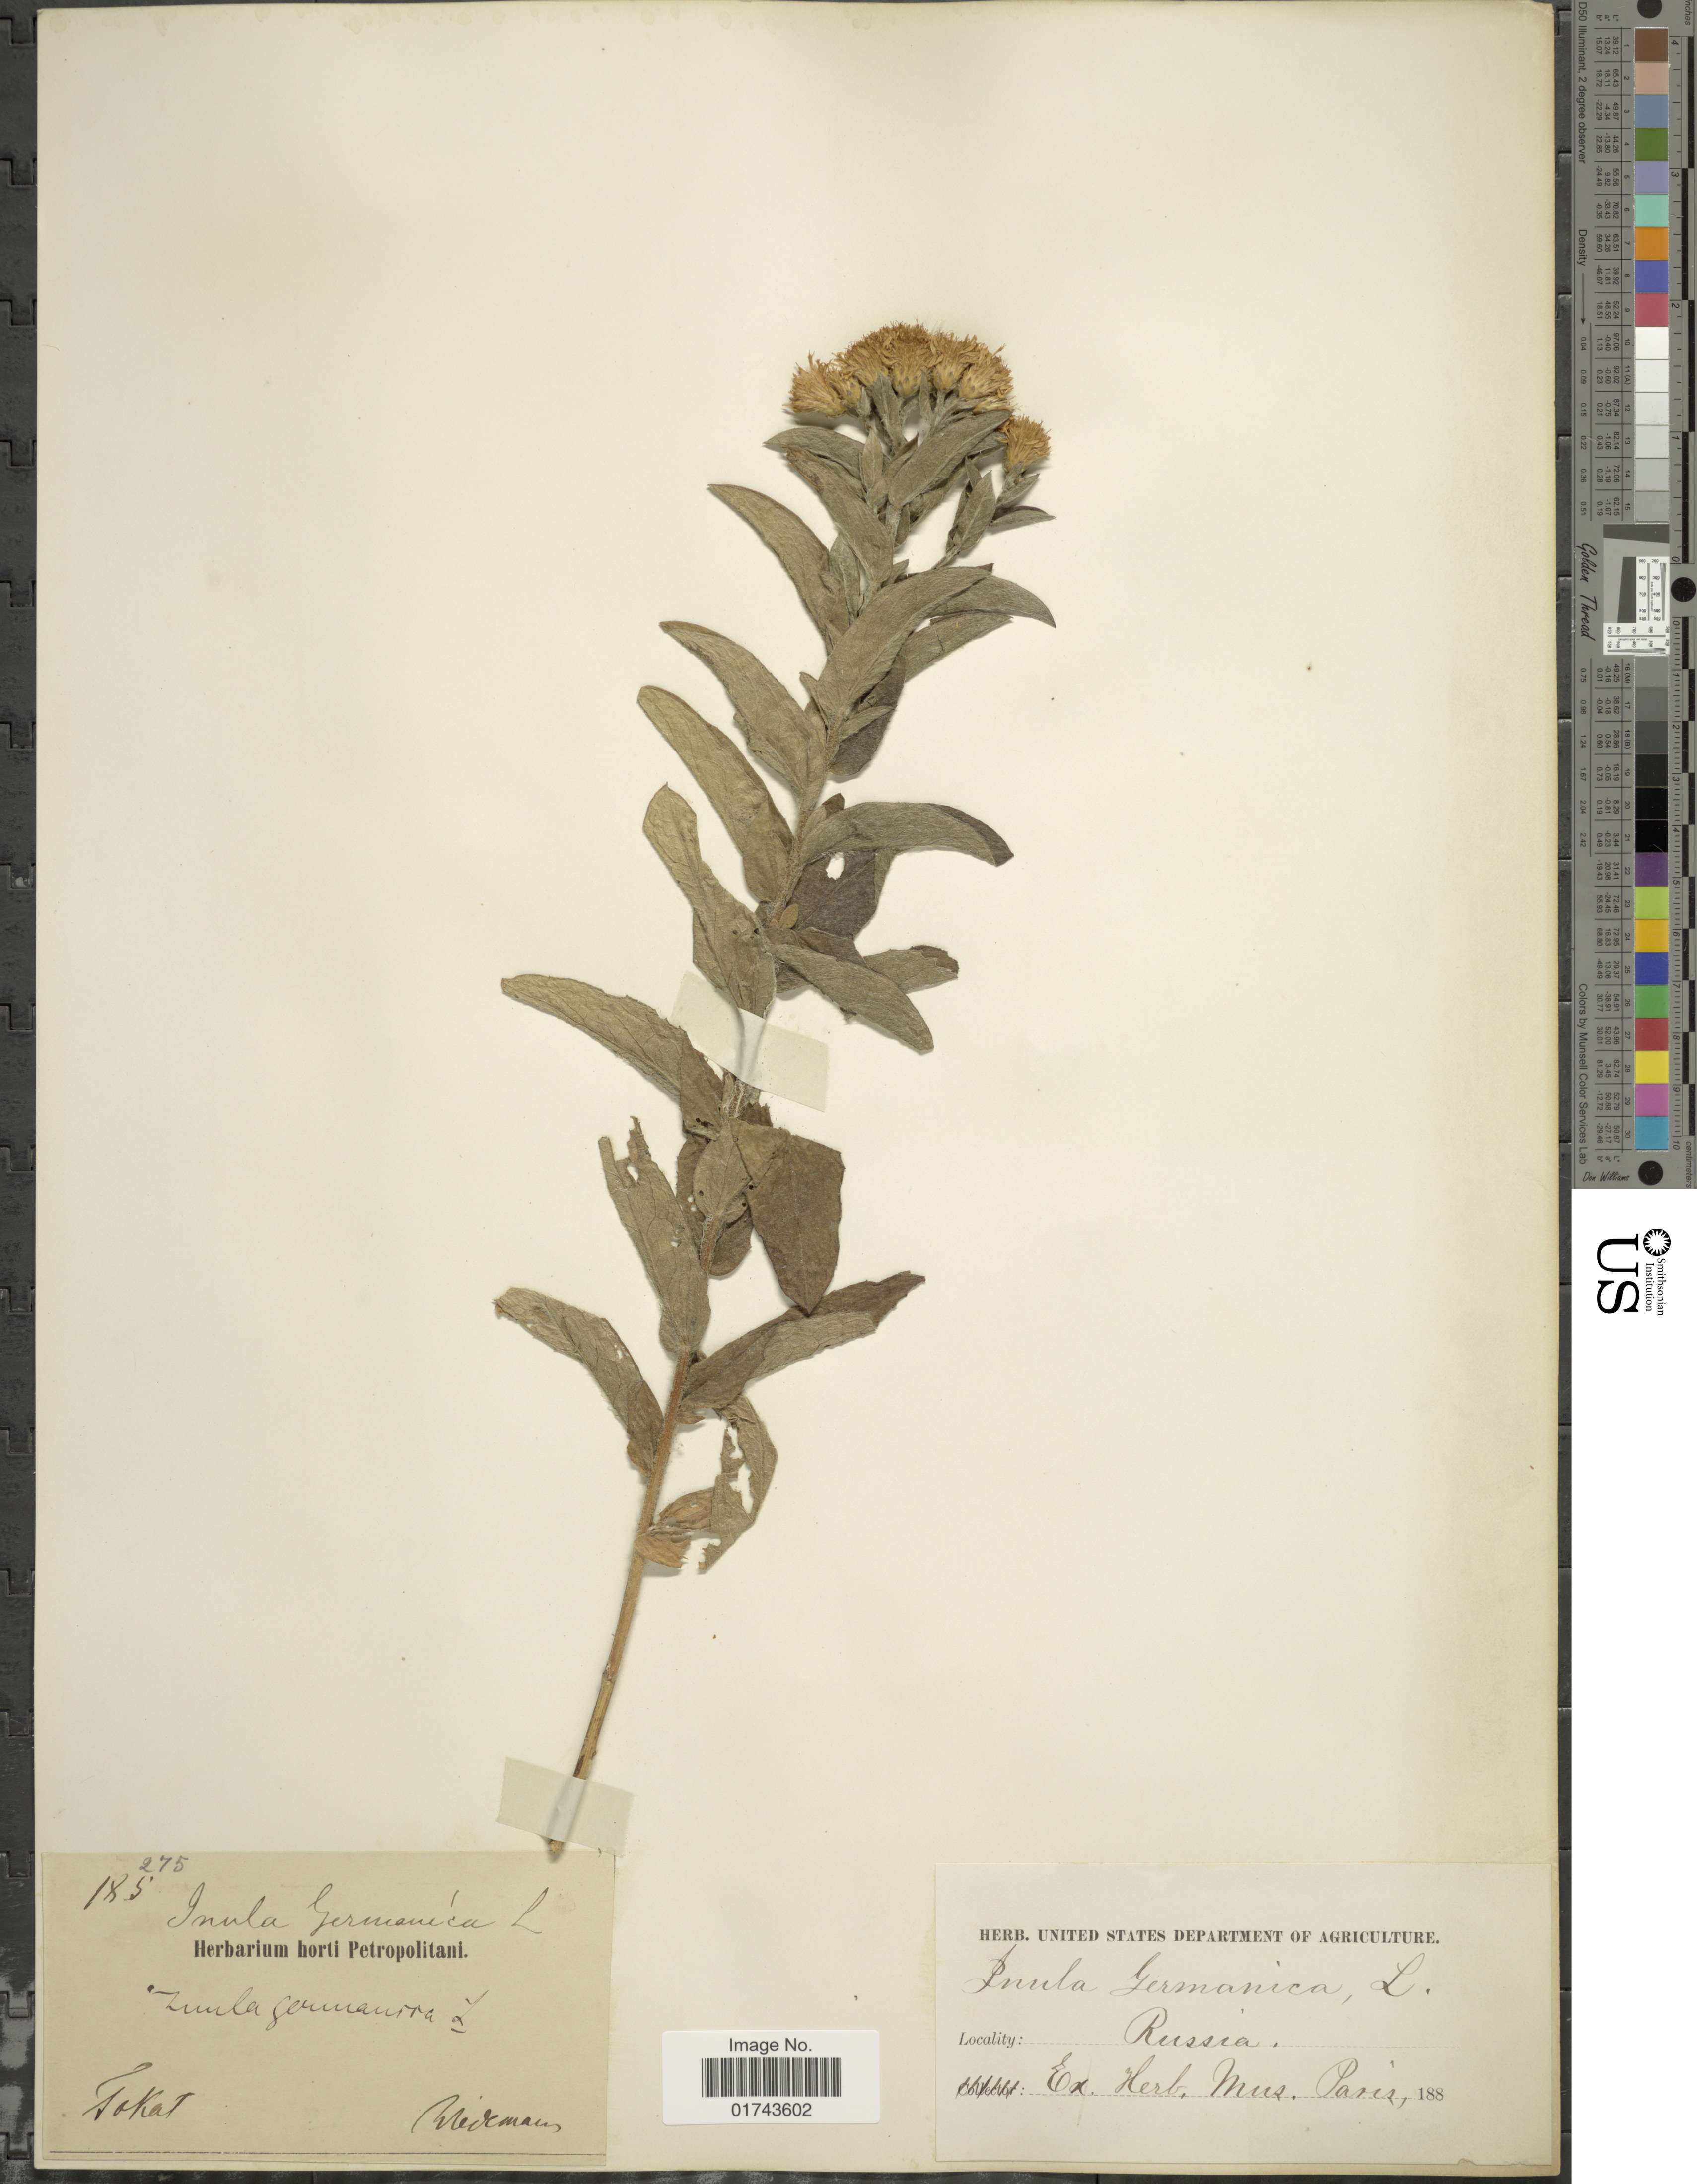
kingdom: Plantae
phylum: Tracheophyta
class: Magnoliopsida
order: Asterales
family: Asteraceae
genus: Inula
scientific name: Inula germanica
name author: L.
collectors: ex herb. Mus. Paris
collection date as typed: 188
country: Russian Federation